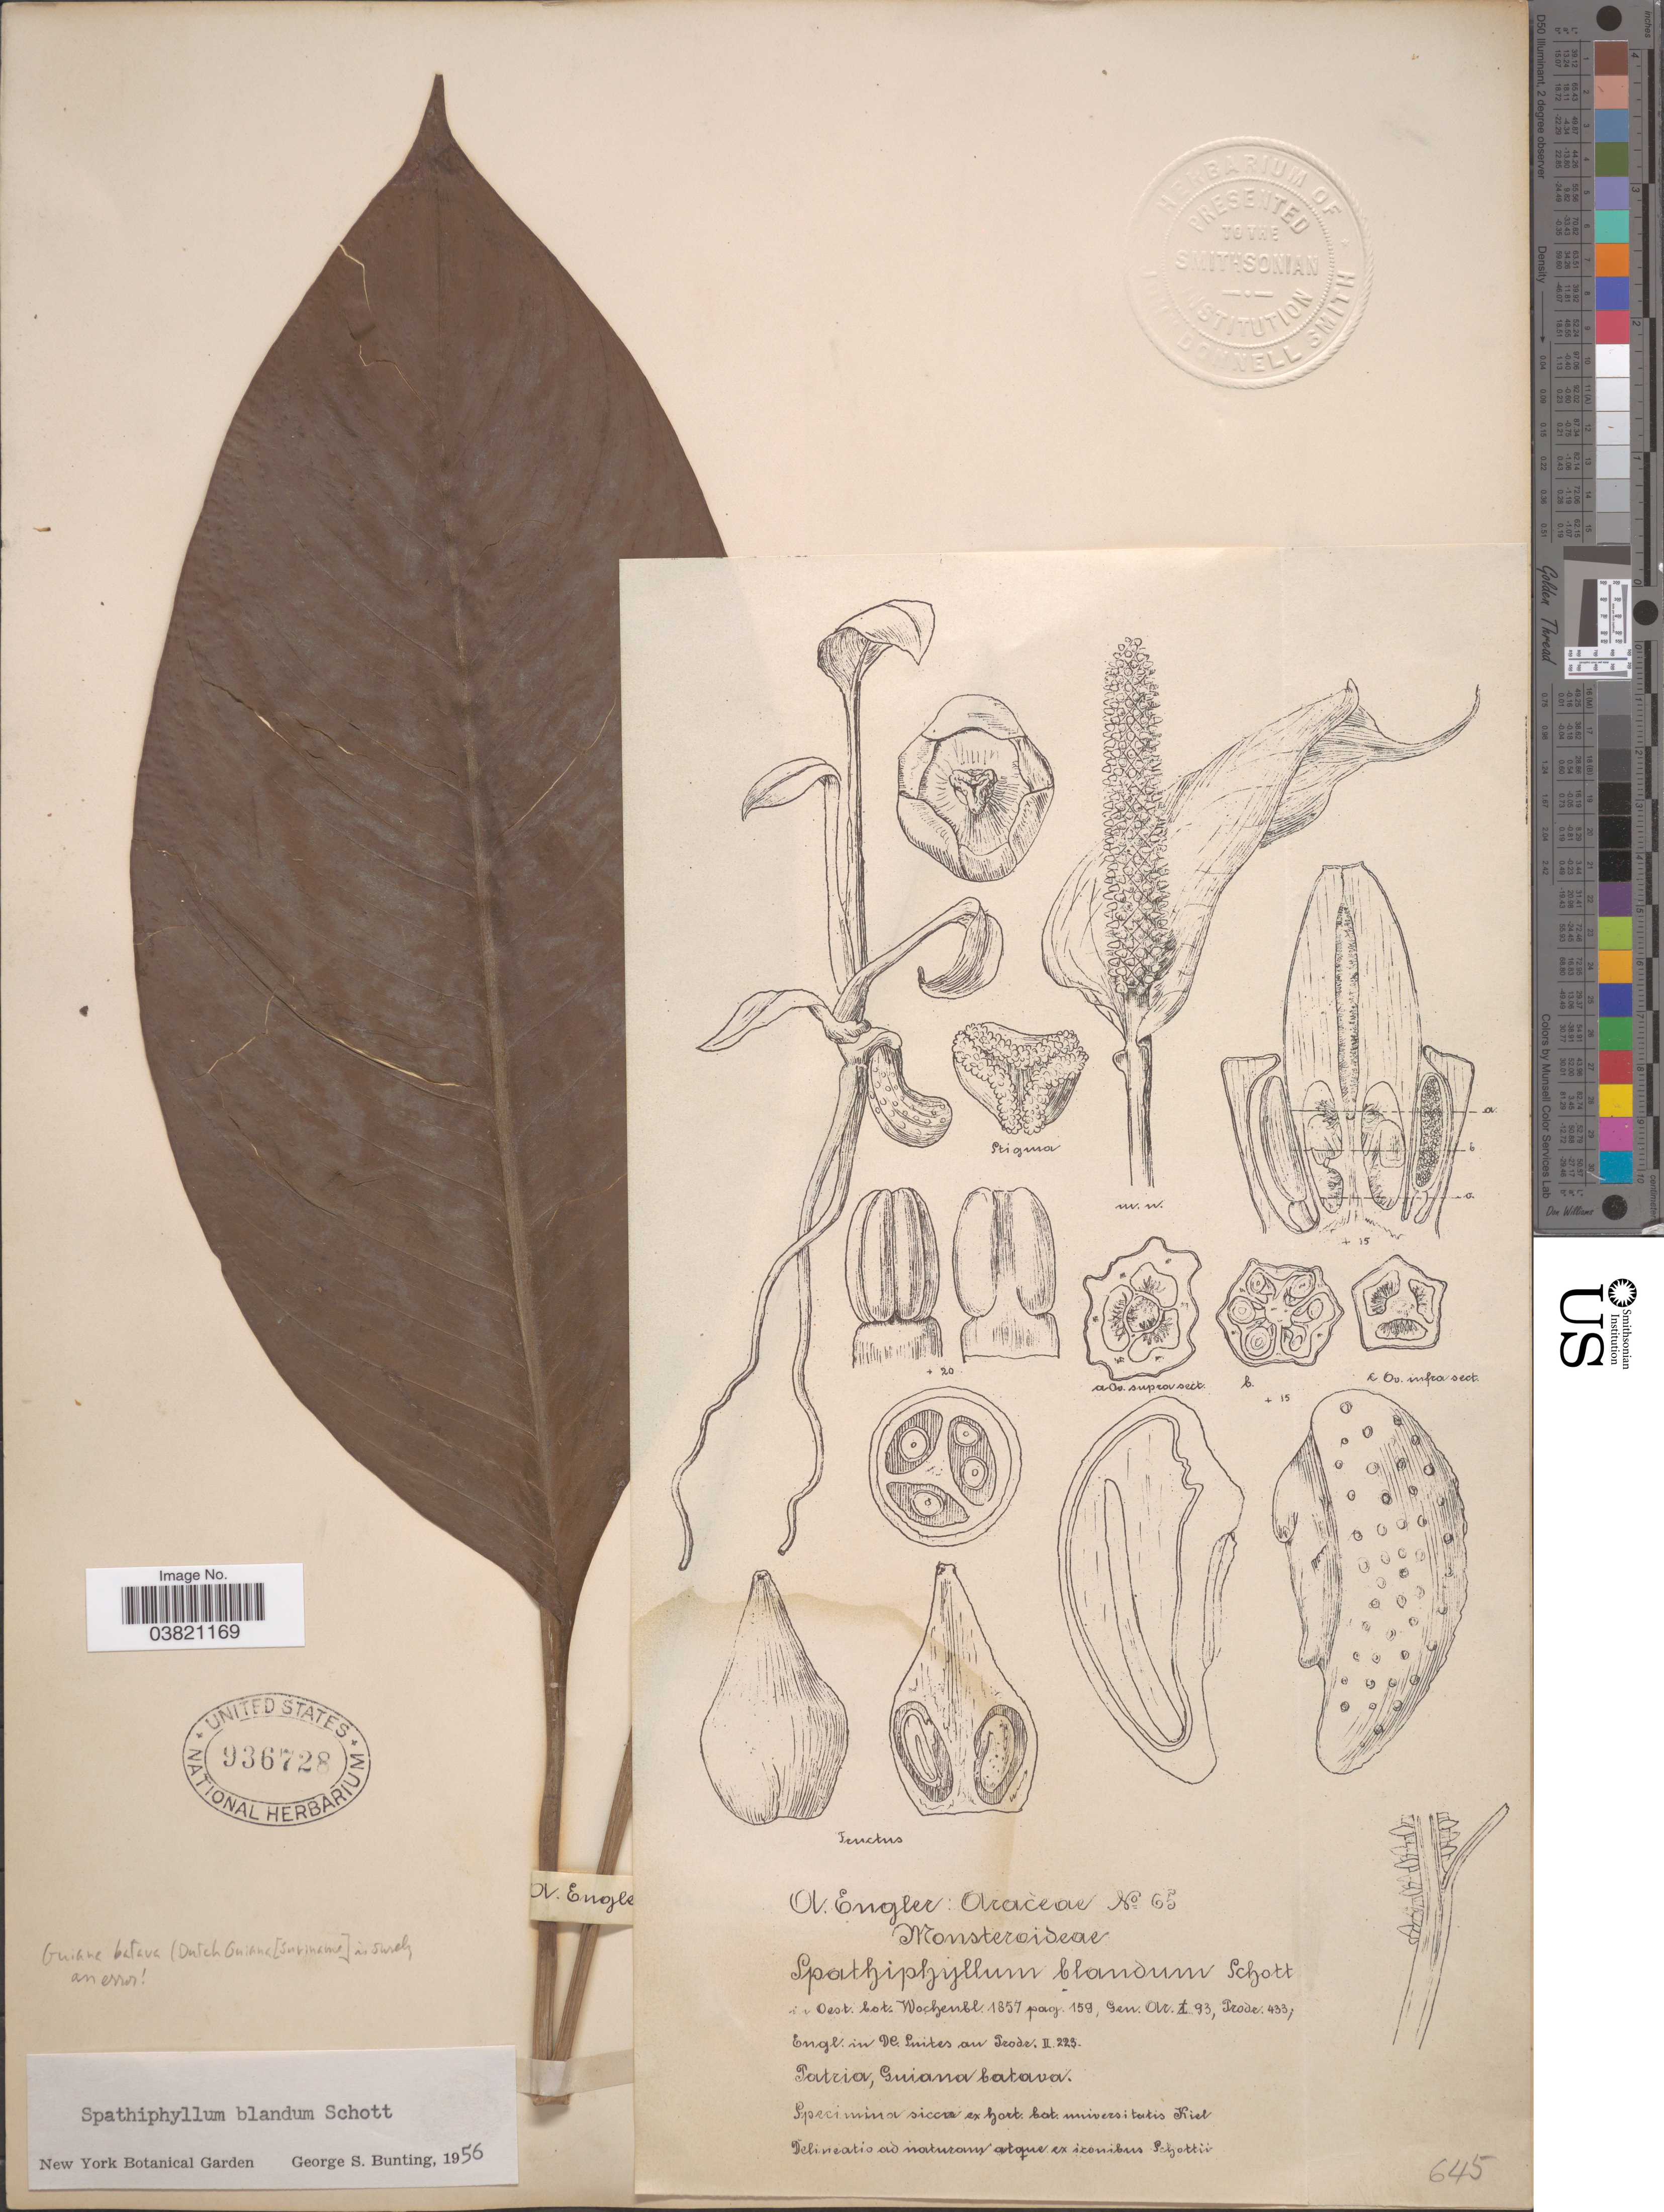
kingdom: Plantae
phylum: Tracheophyta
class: Liliopsida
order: Alismatales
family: Araceae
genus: Spathiphyllum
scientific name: Spathiphyllum blandum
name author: Schott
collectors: A. Engler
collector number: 65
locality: Guiana Catava.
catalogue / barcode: US 936728